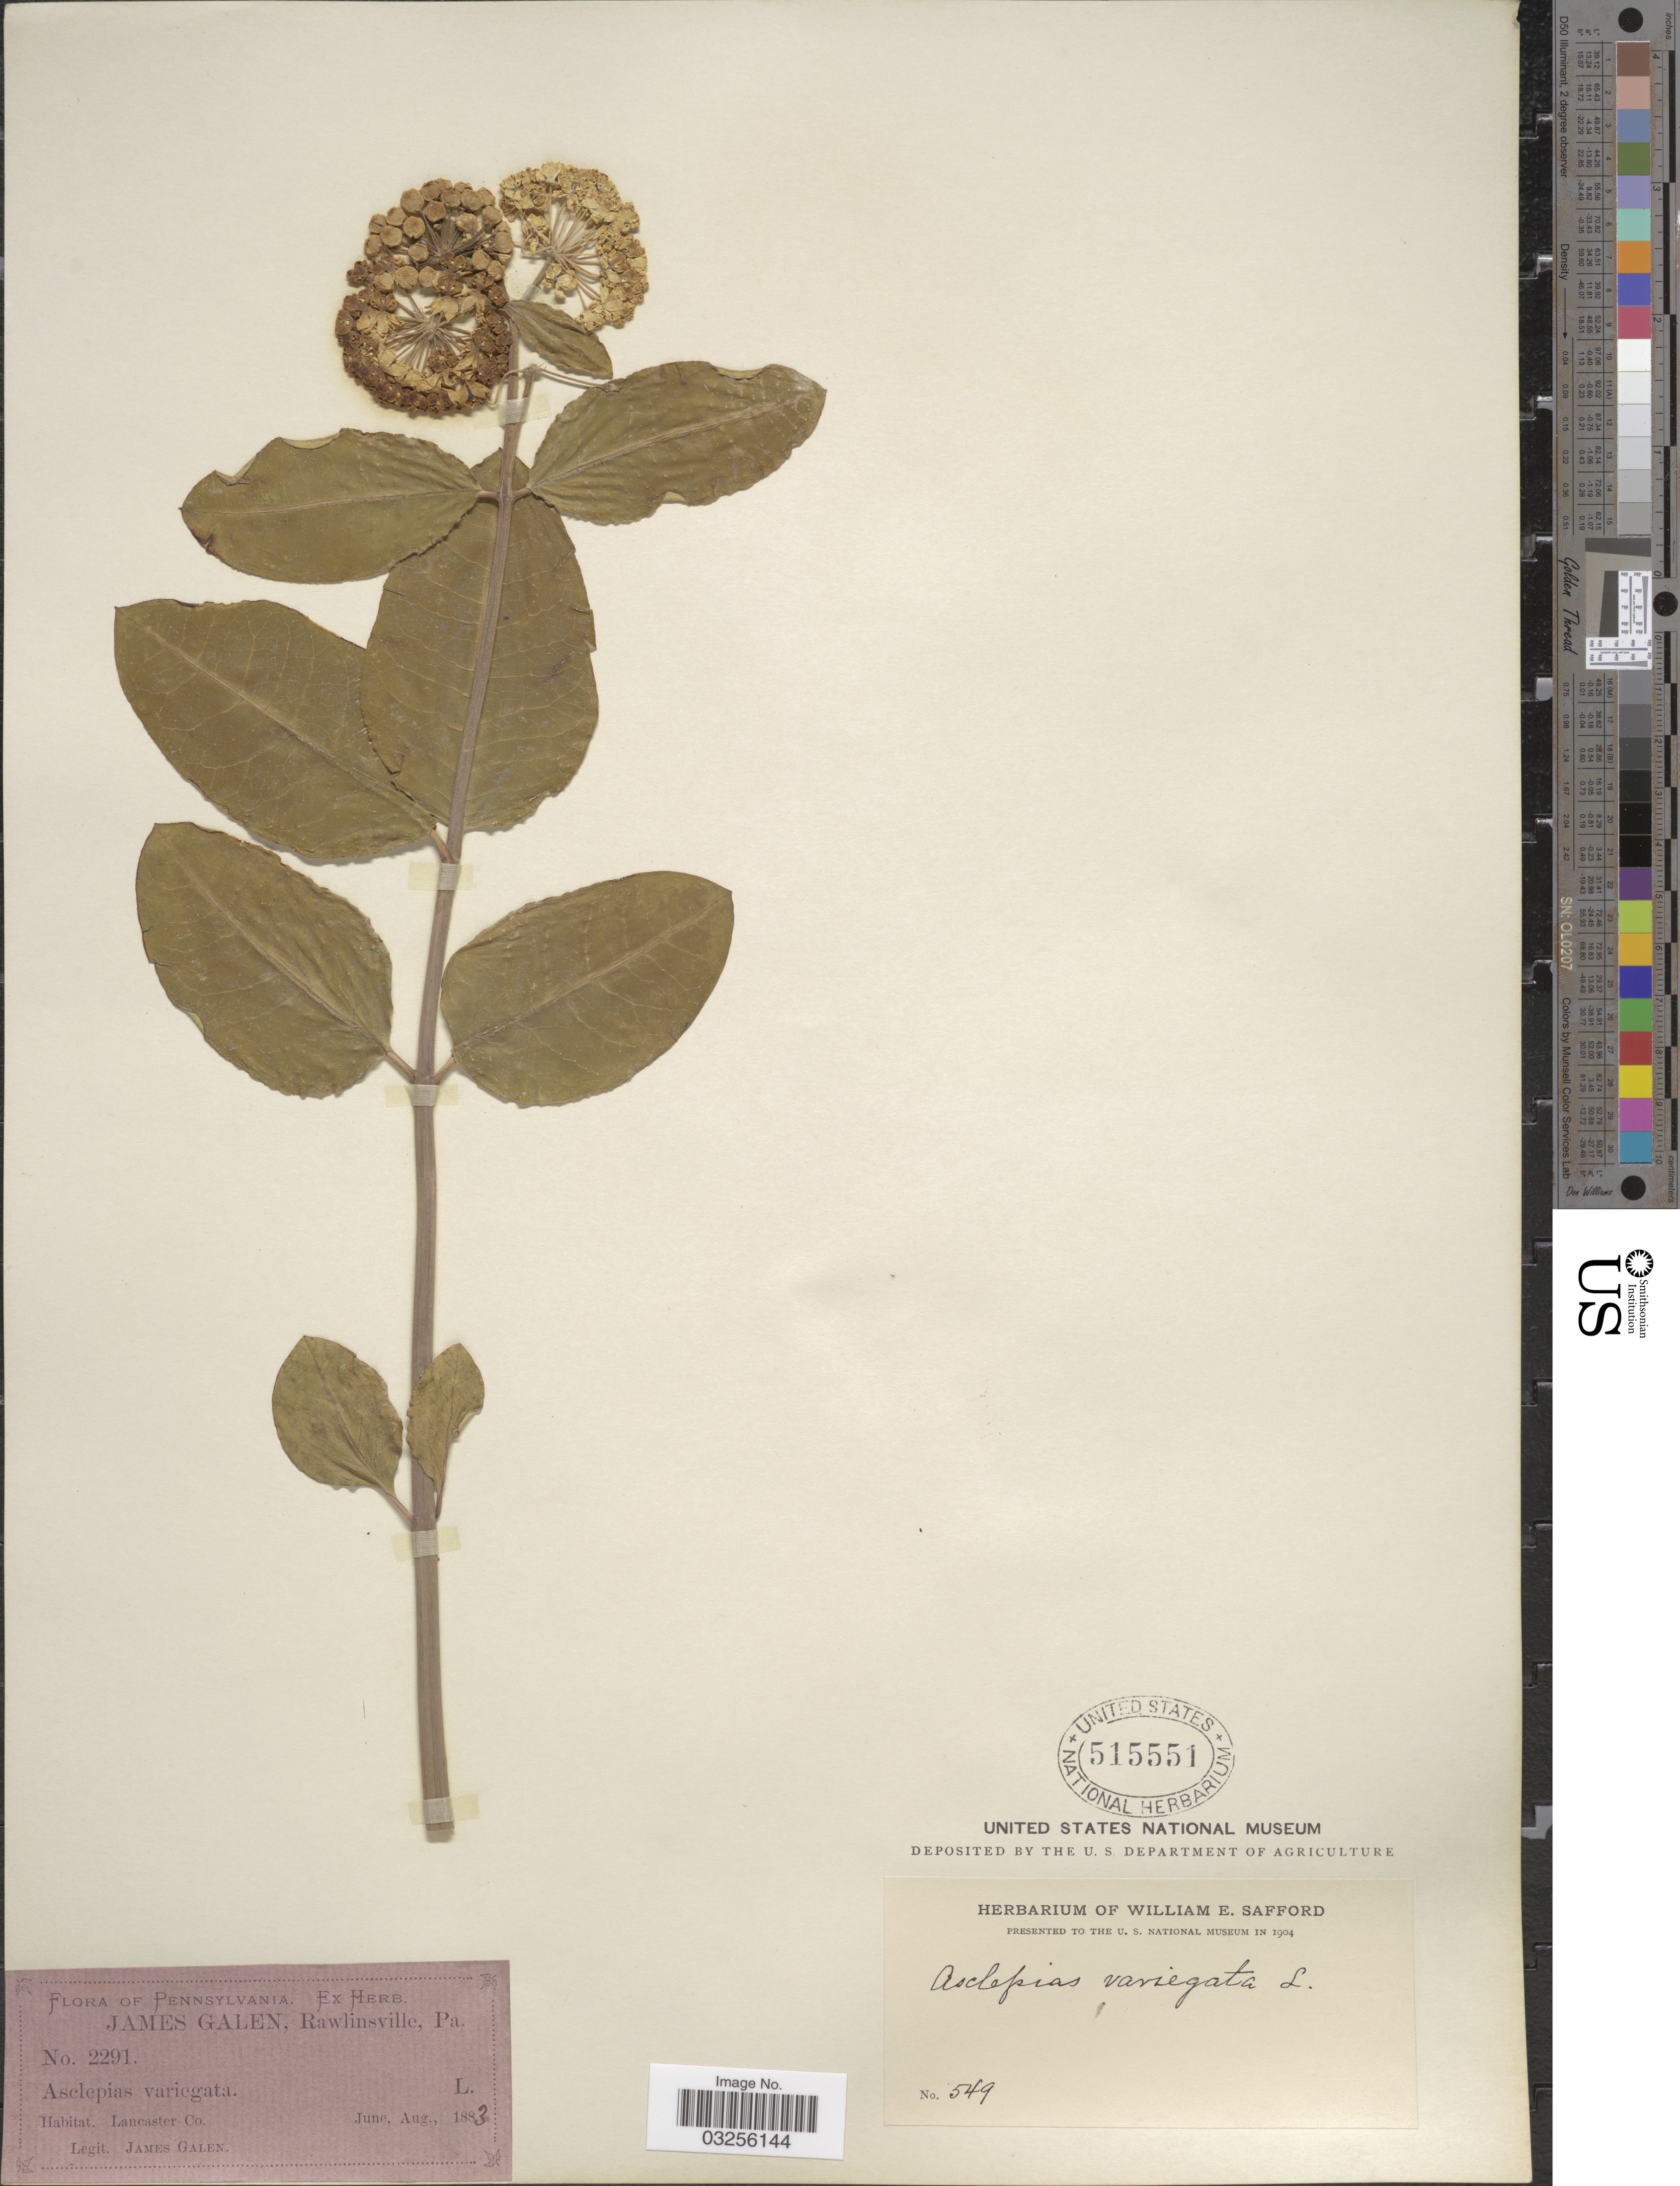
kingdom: Plantae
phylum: Tracheophyta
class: Magnoliopsida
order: Gentianales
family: Apocynaceae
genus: Asclepias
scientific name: Asclepias variegata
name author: L.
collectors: J. Galen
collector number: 2291/549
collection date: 1883-06/1883-08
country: United States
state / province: Pennsylvania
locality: Lancaster Co.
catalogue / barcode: US 515551